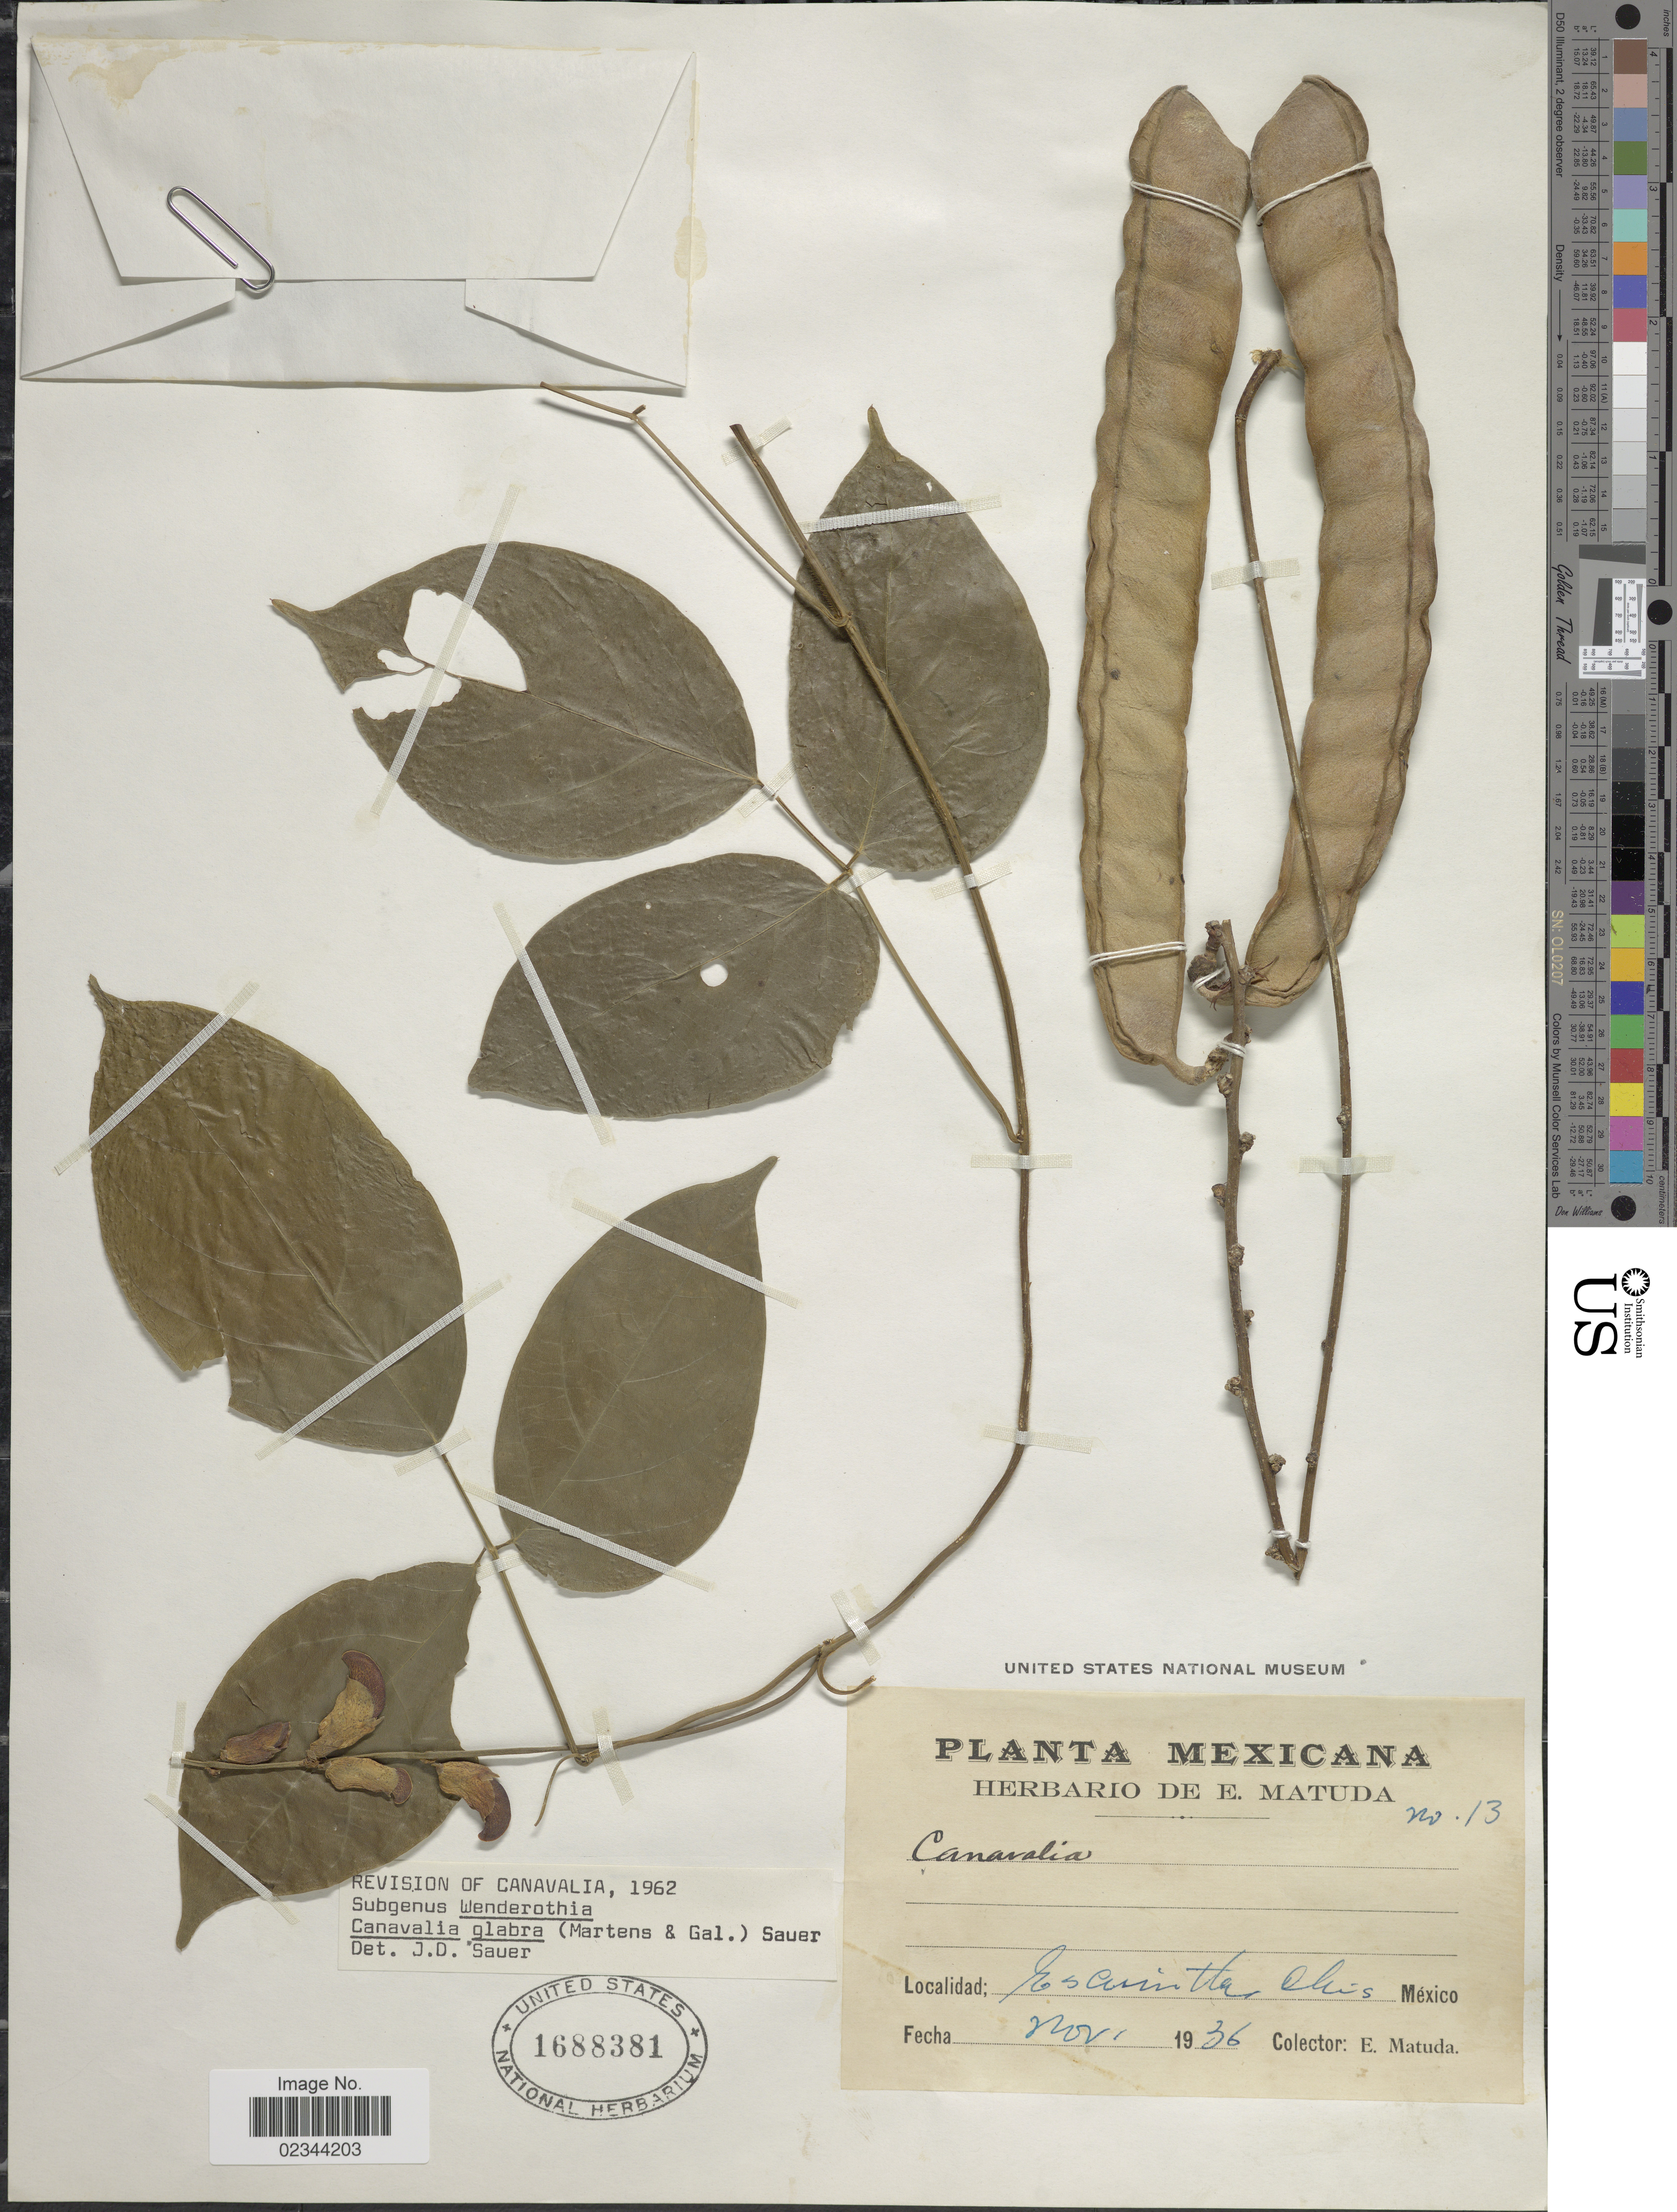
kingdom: Plantae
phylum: Tracheophyta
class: Magnoliopsida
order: Fabales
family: Fabaceae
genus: Canavalia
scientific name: Canavalia glabra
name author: (M. Martens & Galeotti) J.D. Sauer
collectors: E. Matuda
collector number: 13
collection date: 1936-11-01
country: Mexico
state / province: Chiapas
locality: Escuintla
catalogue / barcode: US 1688381